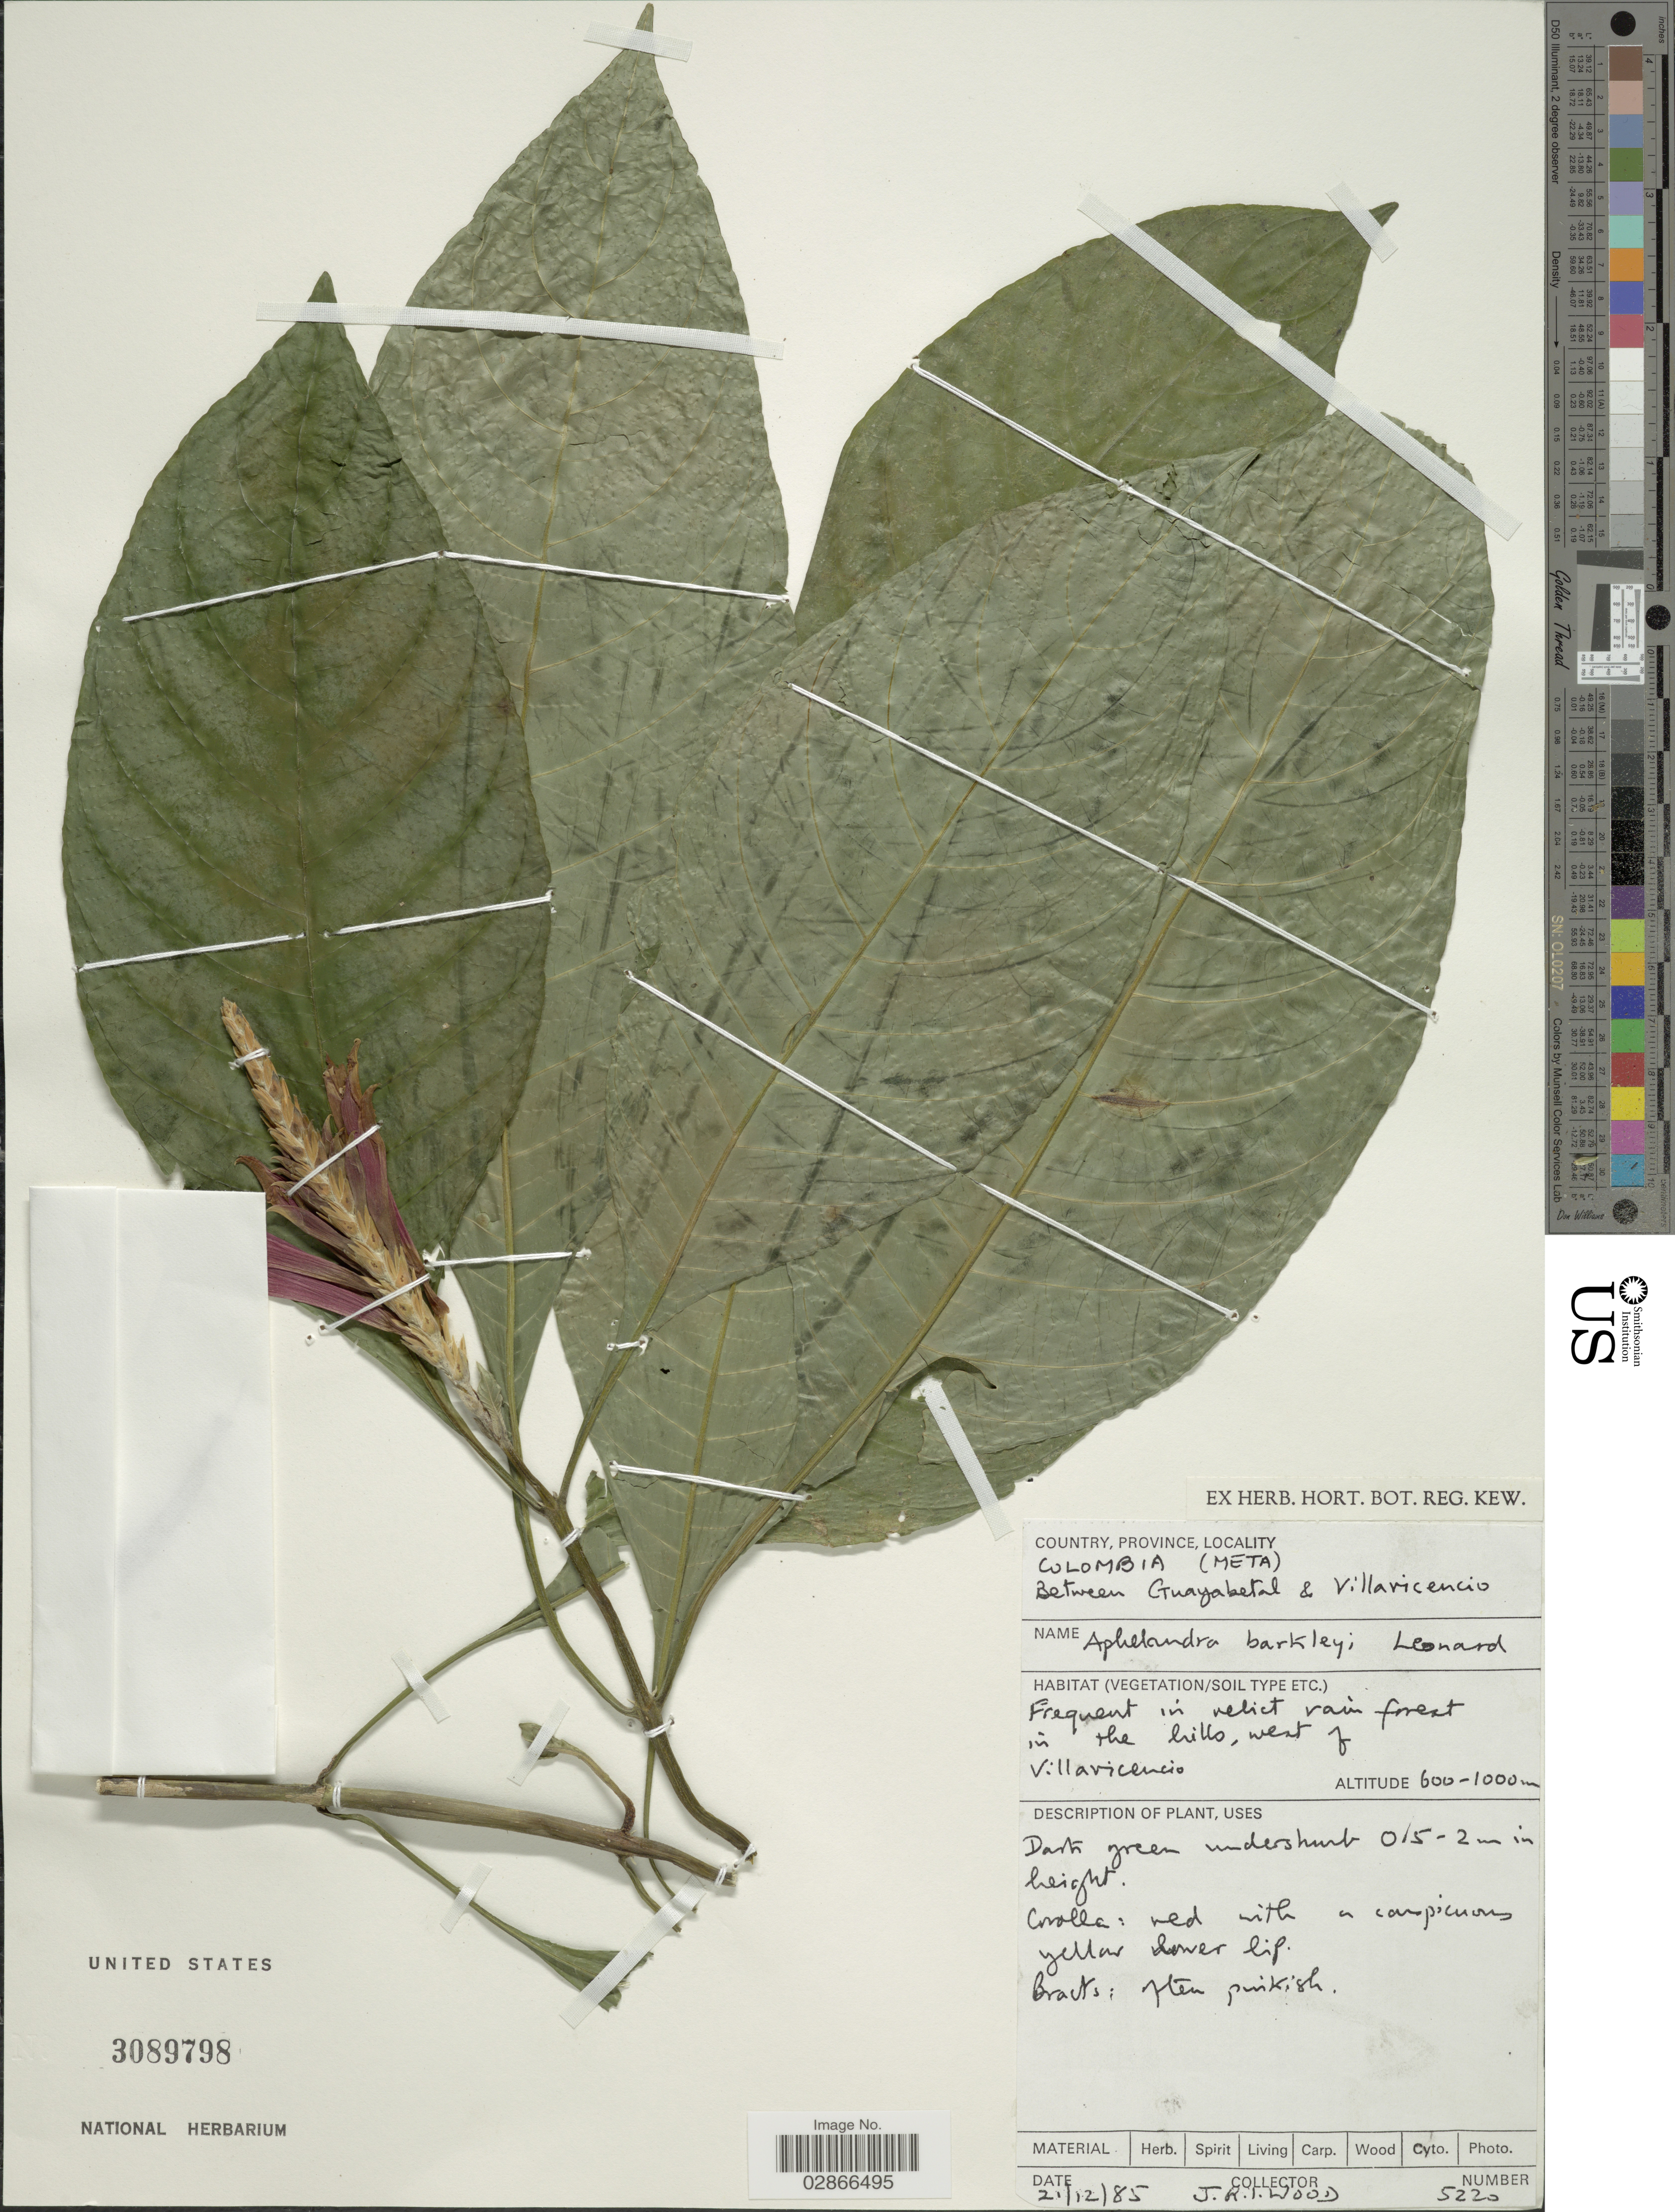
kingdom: Plantae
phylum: Tracheophyta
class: Magnoliopsida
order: Lamiales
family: Acanthaceae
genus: Aphelandra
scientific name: Aphelandra barkleyi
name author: Leonard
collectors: J. R. I. Wood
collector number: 5220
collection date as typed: Transcribed d/m/y: 21/12/85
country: Colombia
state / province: Meta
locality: Between Guayabetal & Villavicencio. West of Villavicencio.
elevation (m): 600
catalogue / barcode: US 3089798